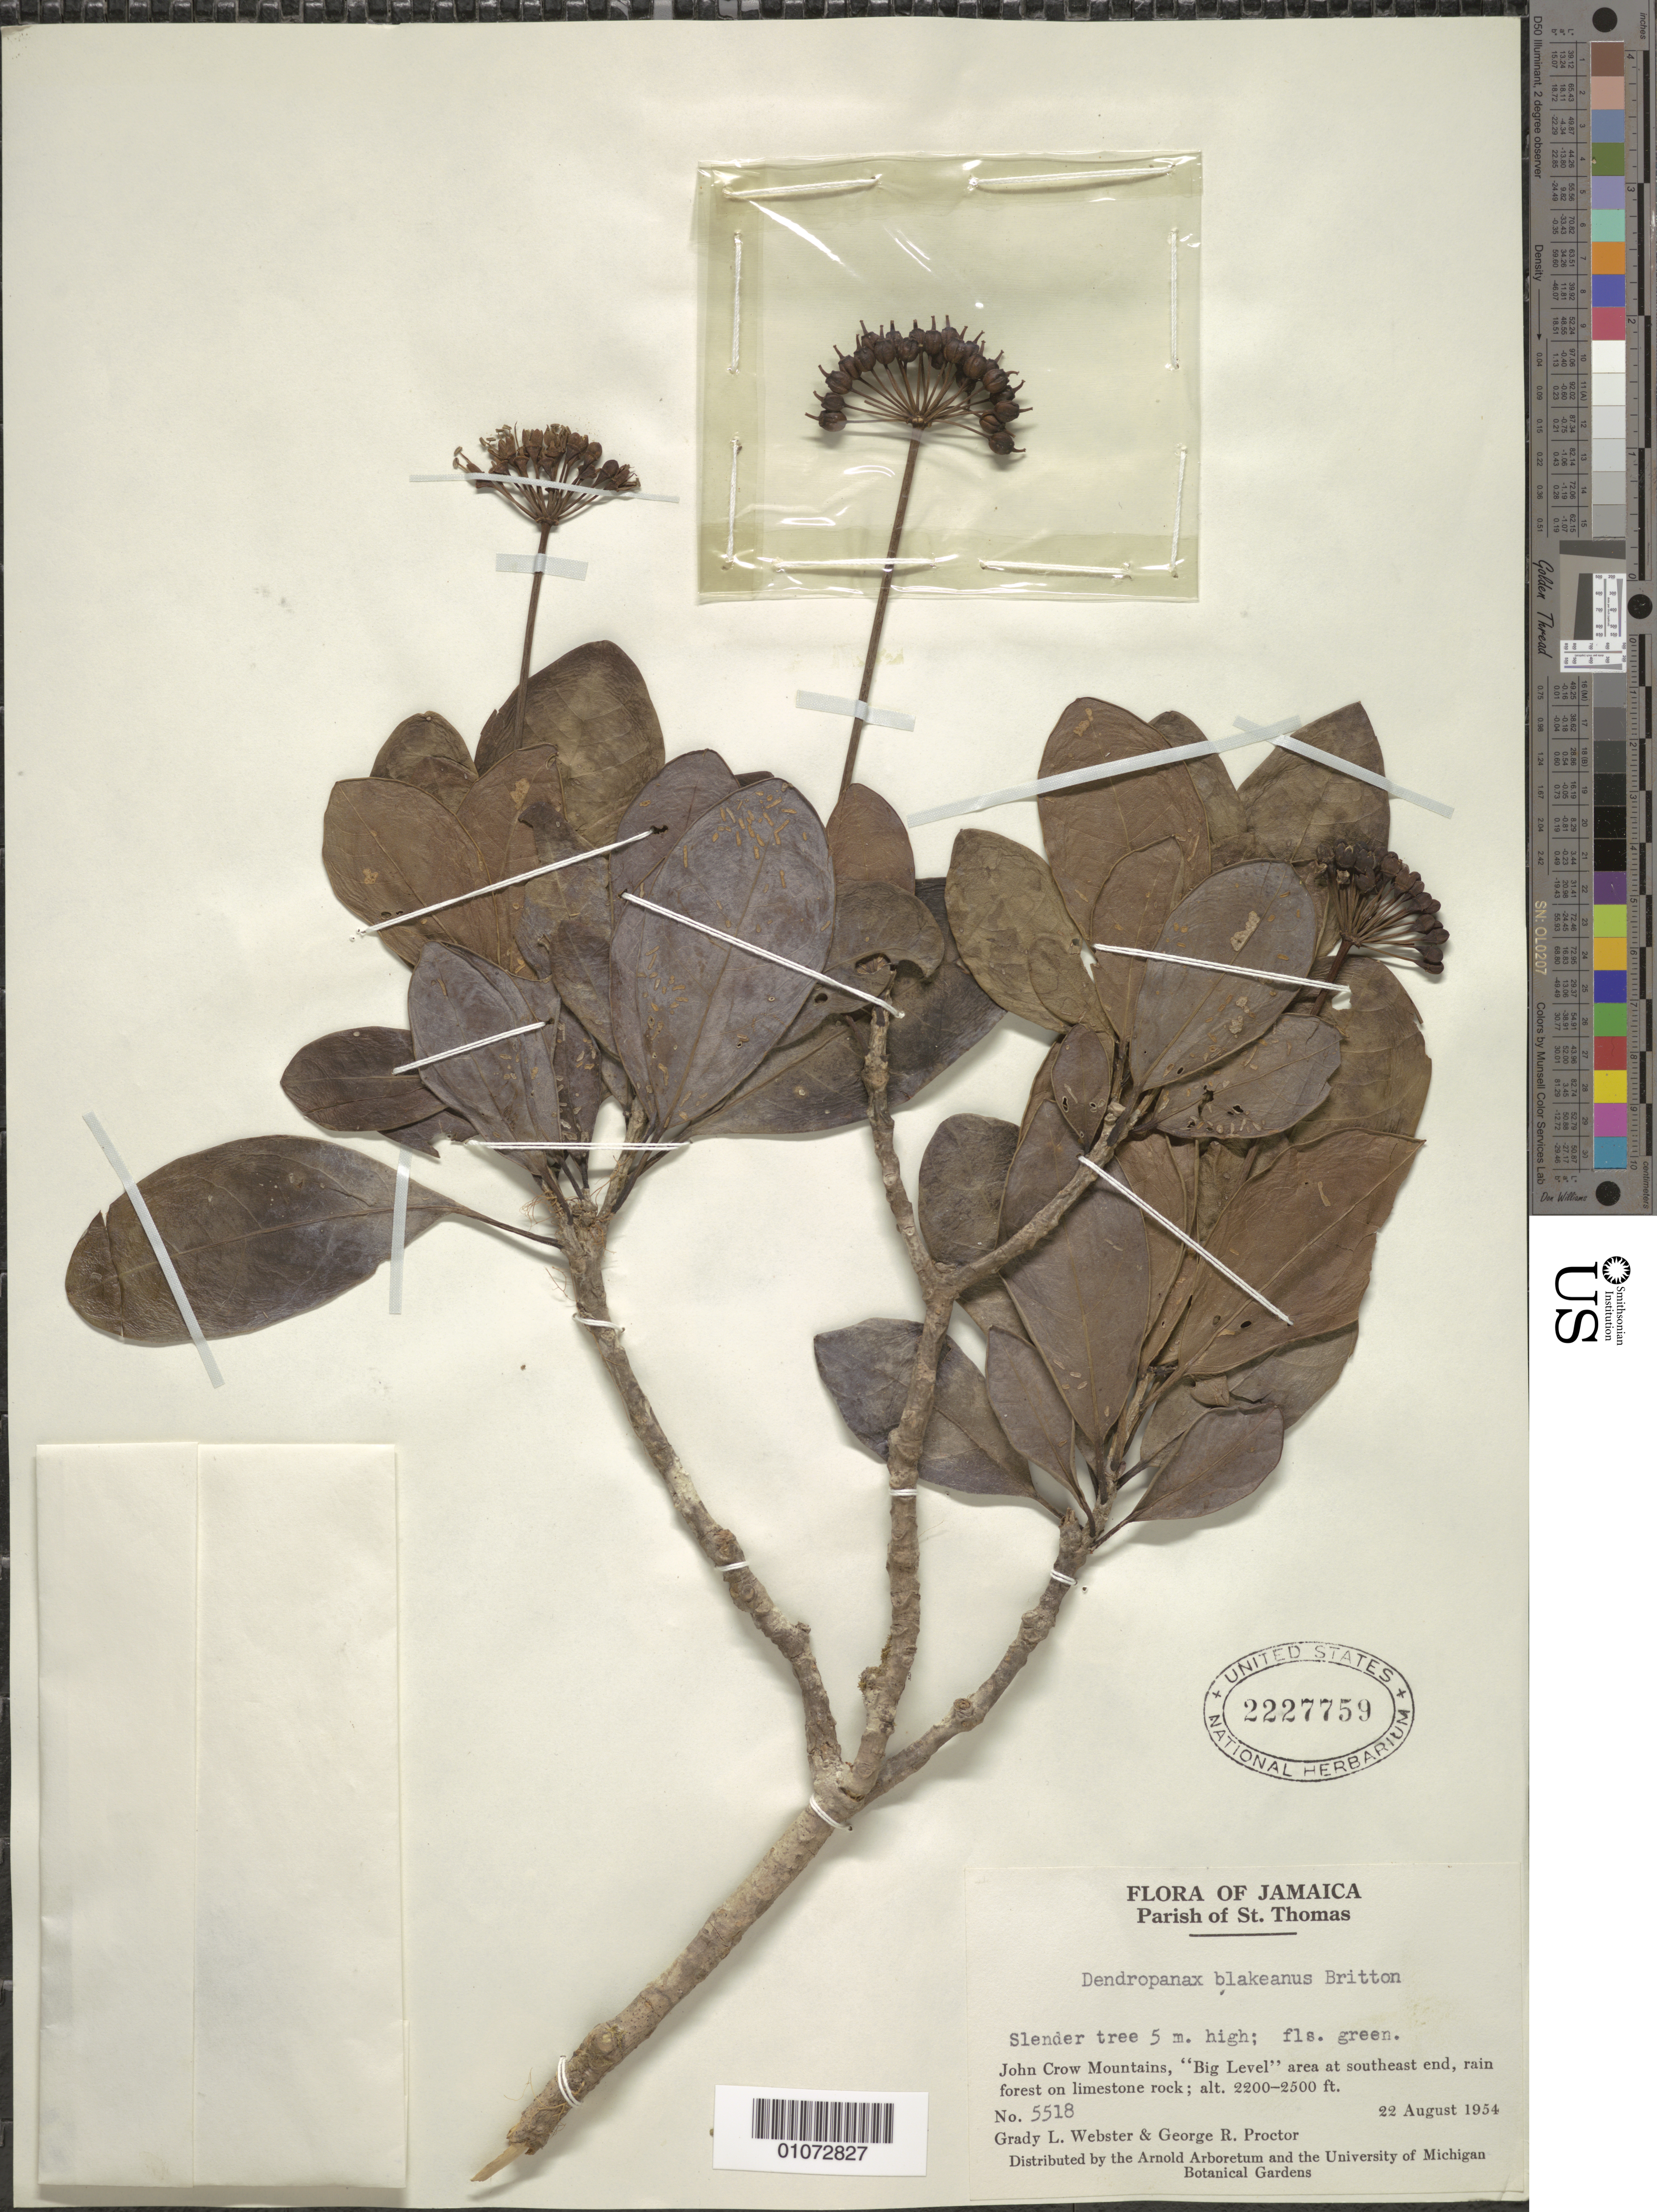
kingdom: Plantae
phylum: Tracheophyta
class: Magnoliopsida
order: Apiales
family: Araliaceae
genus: Dendropanax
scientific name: Dendropanax blakeanus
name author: Britton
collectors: G. L. Webster & G. R. Proctor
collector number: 5518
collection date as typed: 22 Aug 1954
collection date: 1954-08-22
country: Jamaica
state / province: Saint Thomas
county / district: Big Level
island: Jamaica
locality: John Crow Mountains, "Big Level" area at southeast end, rain forest on limestone rock.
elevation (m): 671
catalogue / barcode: US 2227759